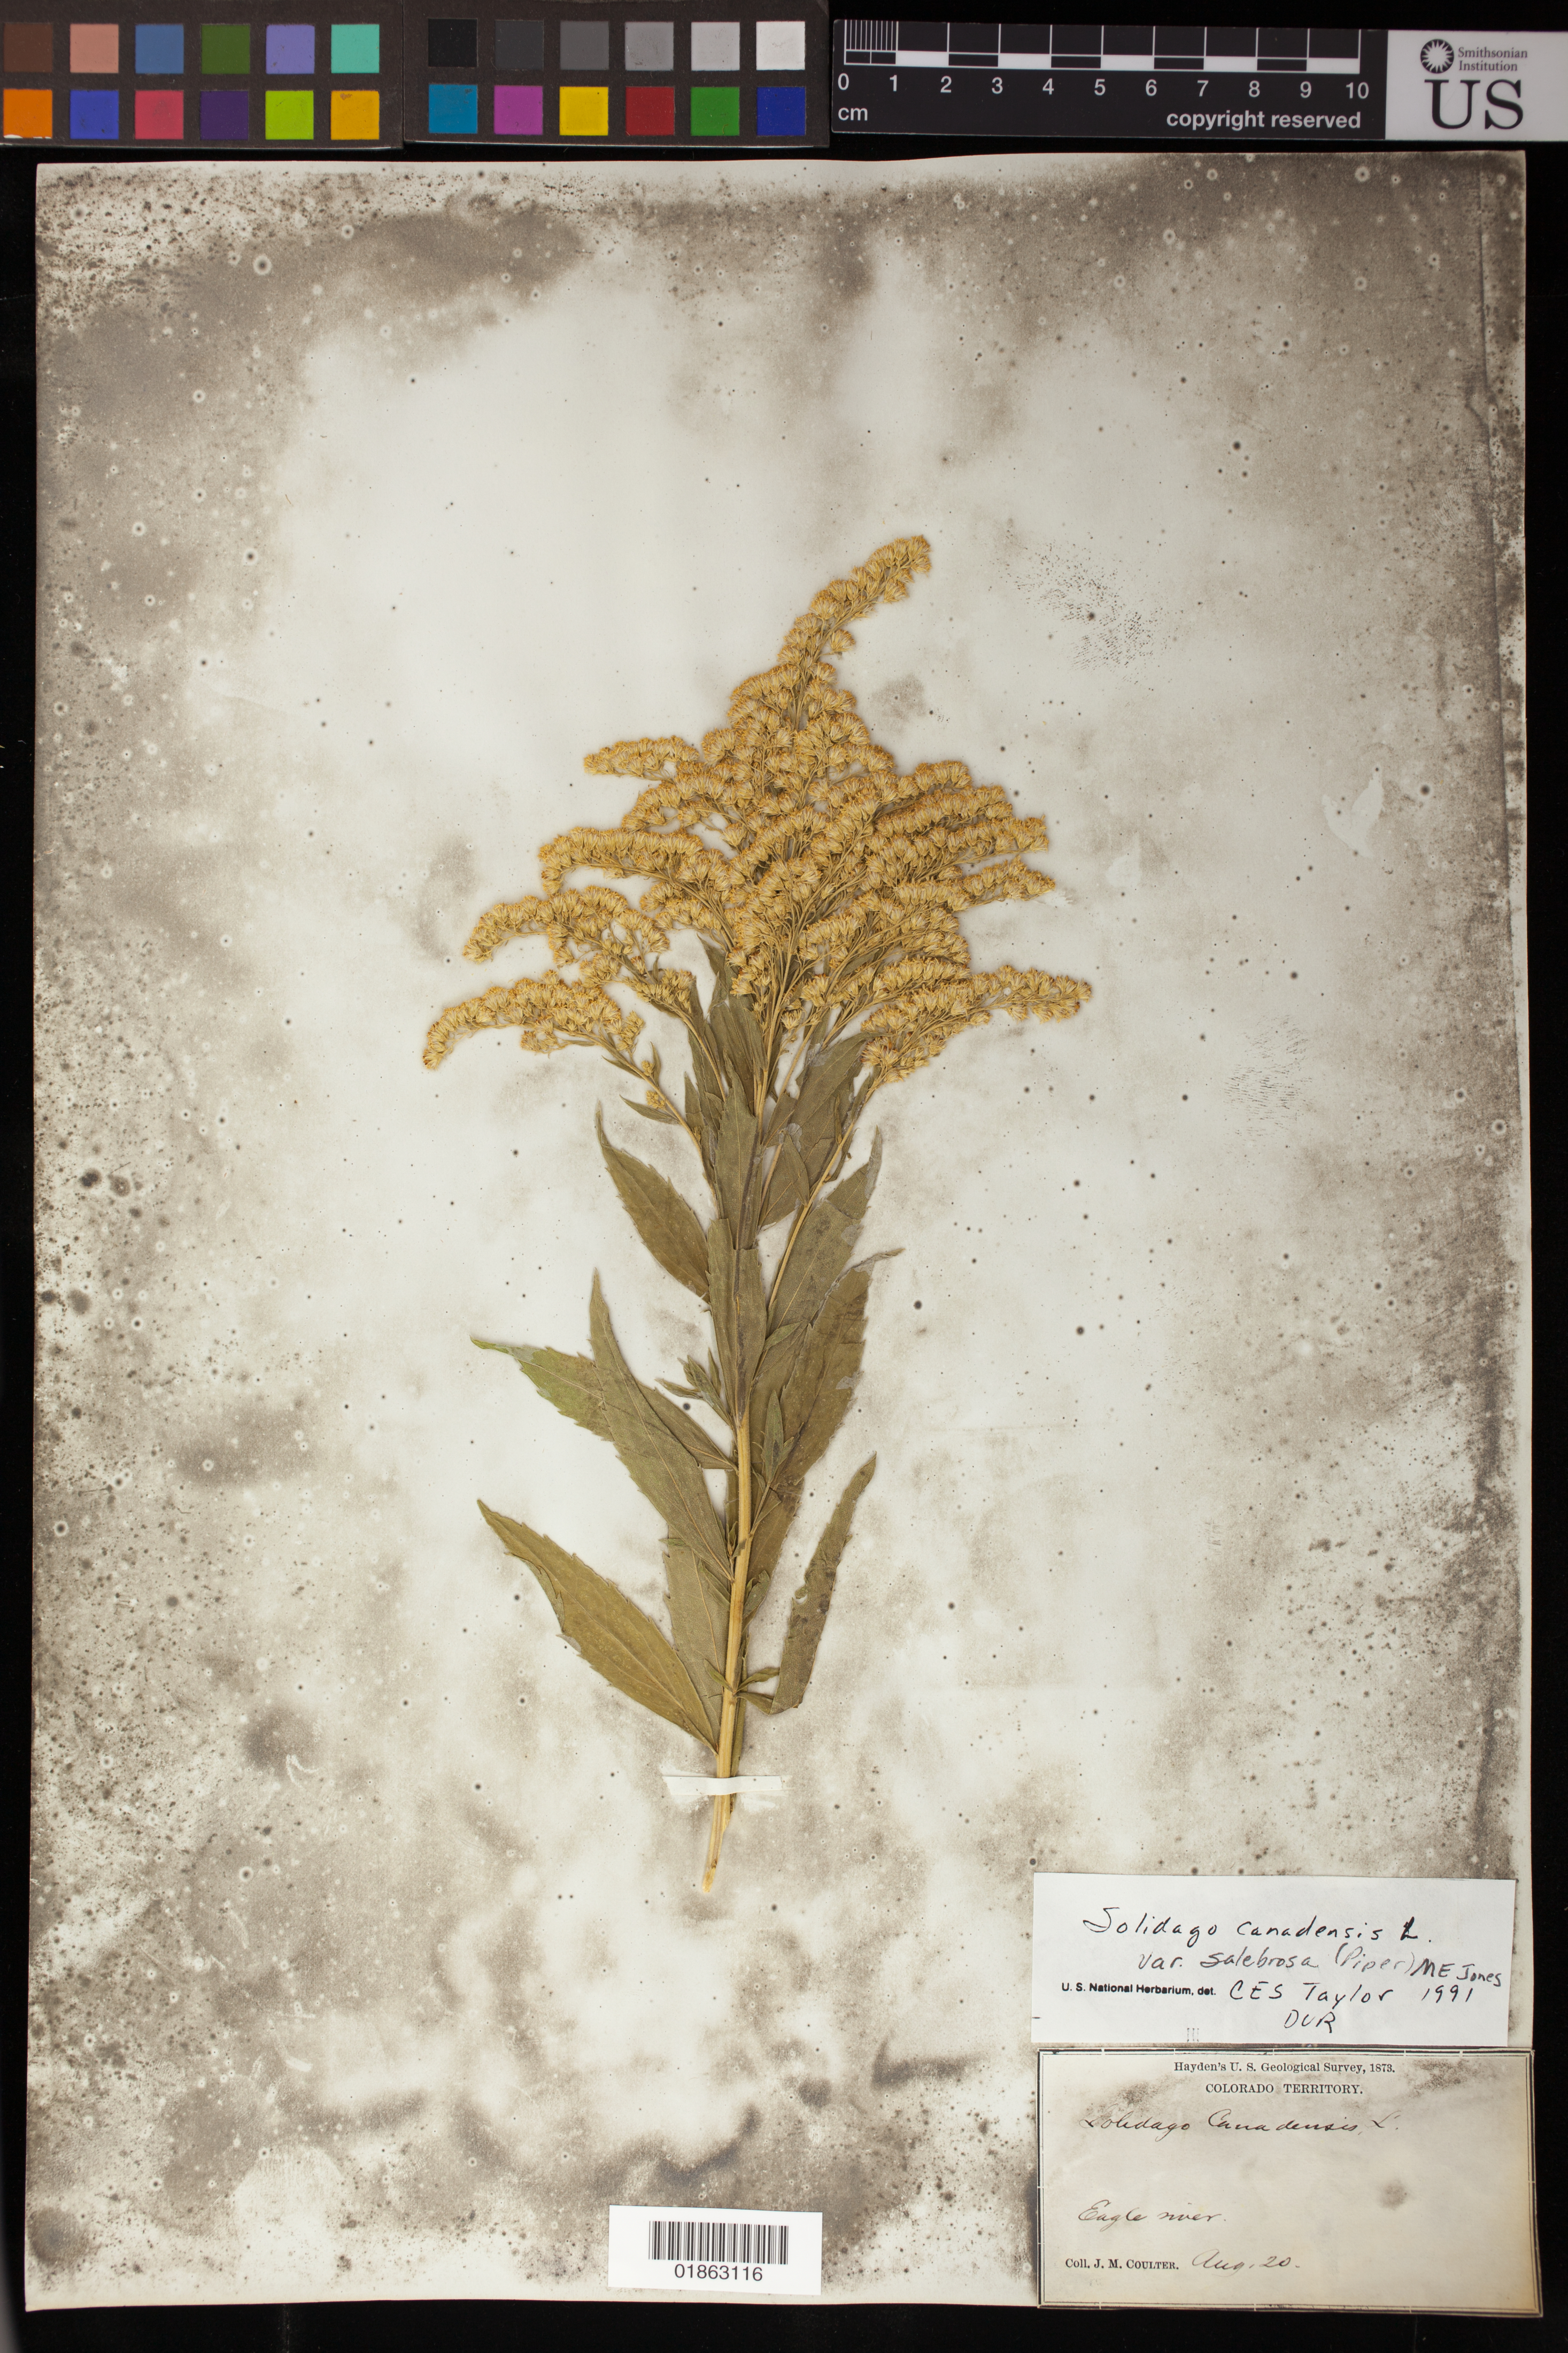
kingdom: Plantae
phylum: Tracheophyta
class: Magnoliopsida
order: Asterales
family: Asteraceae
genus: Solidago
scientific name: Solidago canadensis var. salebrosa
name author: (Piper) M.E. Jones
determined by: Taylor, Constance E. S.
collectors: J. M. Coulter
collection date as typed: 20 Aug 1873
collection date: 1873-08-20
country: United States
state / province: Colorado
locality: Eagle River